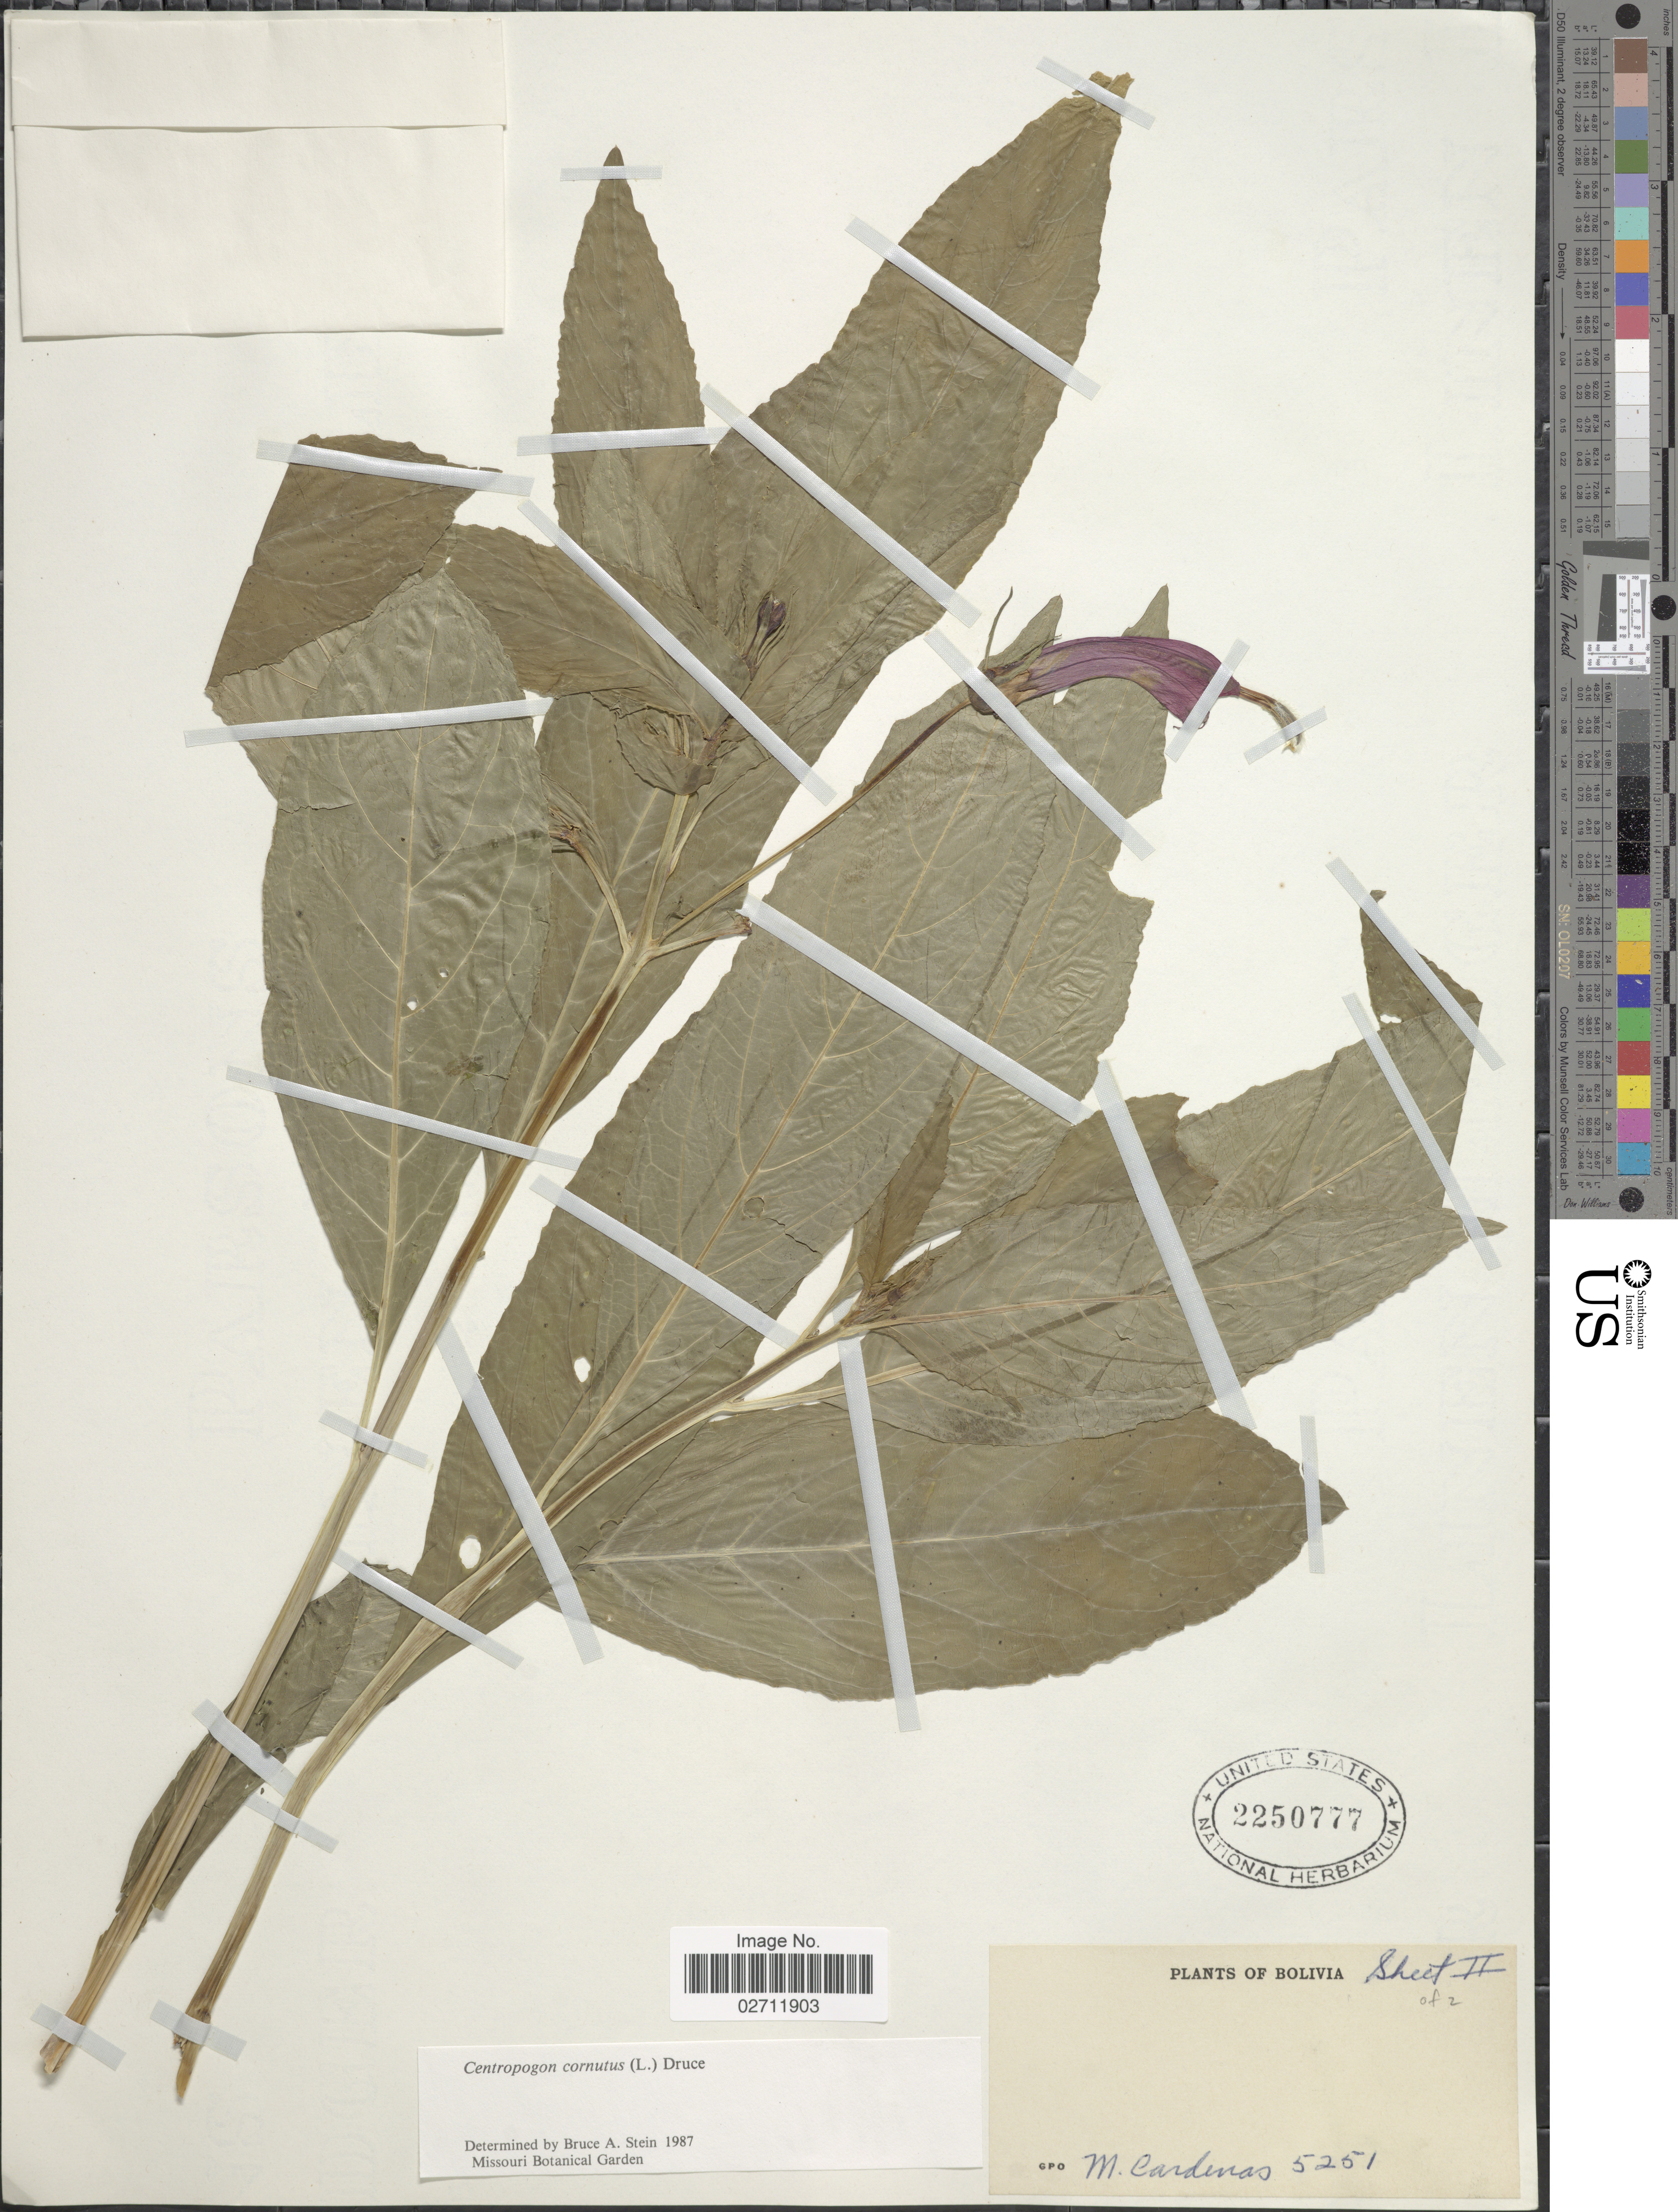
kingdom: Plantae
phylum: Tracheophyta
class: Magnoliopsida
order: Asterales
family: Campanulaceae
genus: Centropogon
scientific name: Centropogon cornutus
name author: (L.) Druce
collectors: M. Cárdenas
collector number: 5251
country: Bolivia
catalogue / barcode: US 2250777